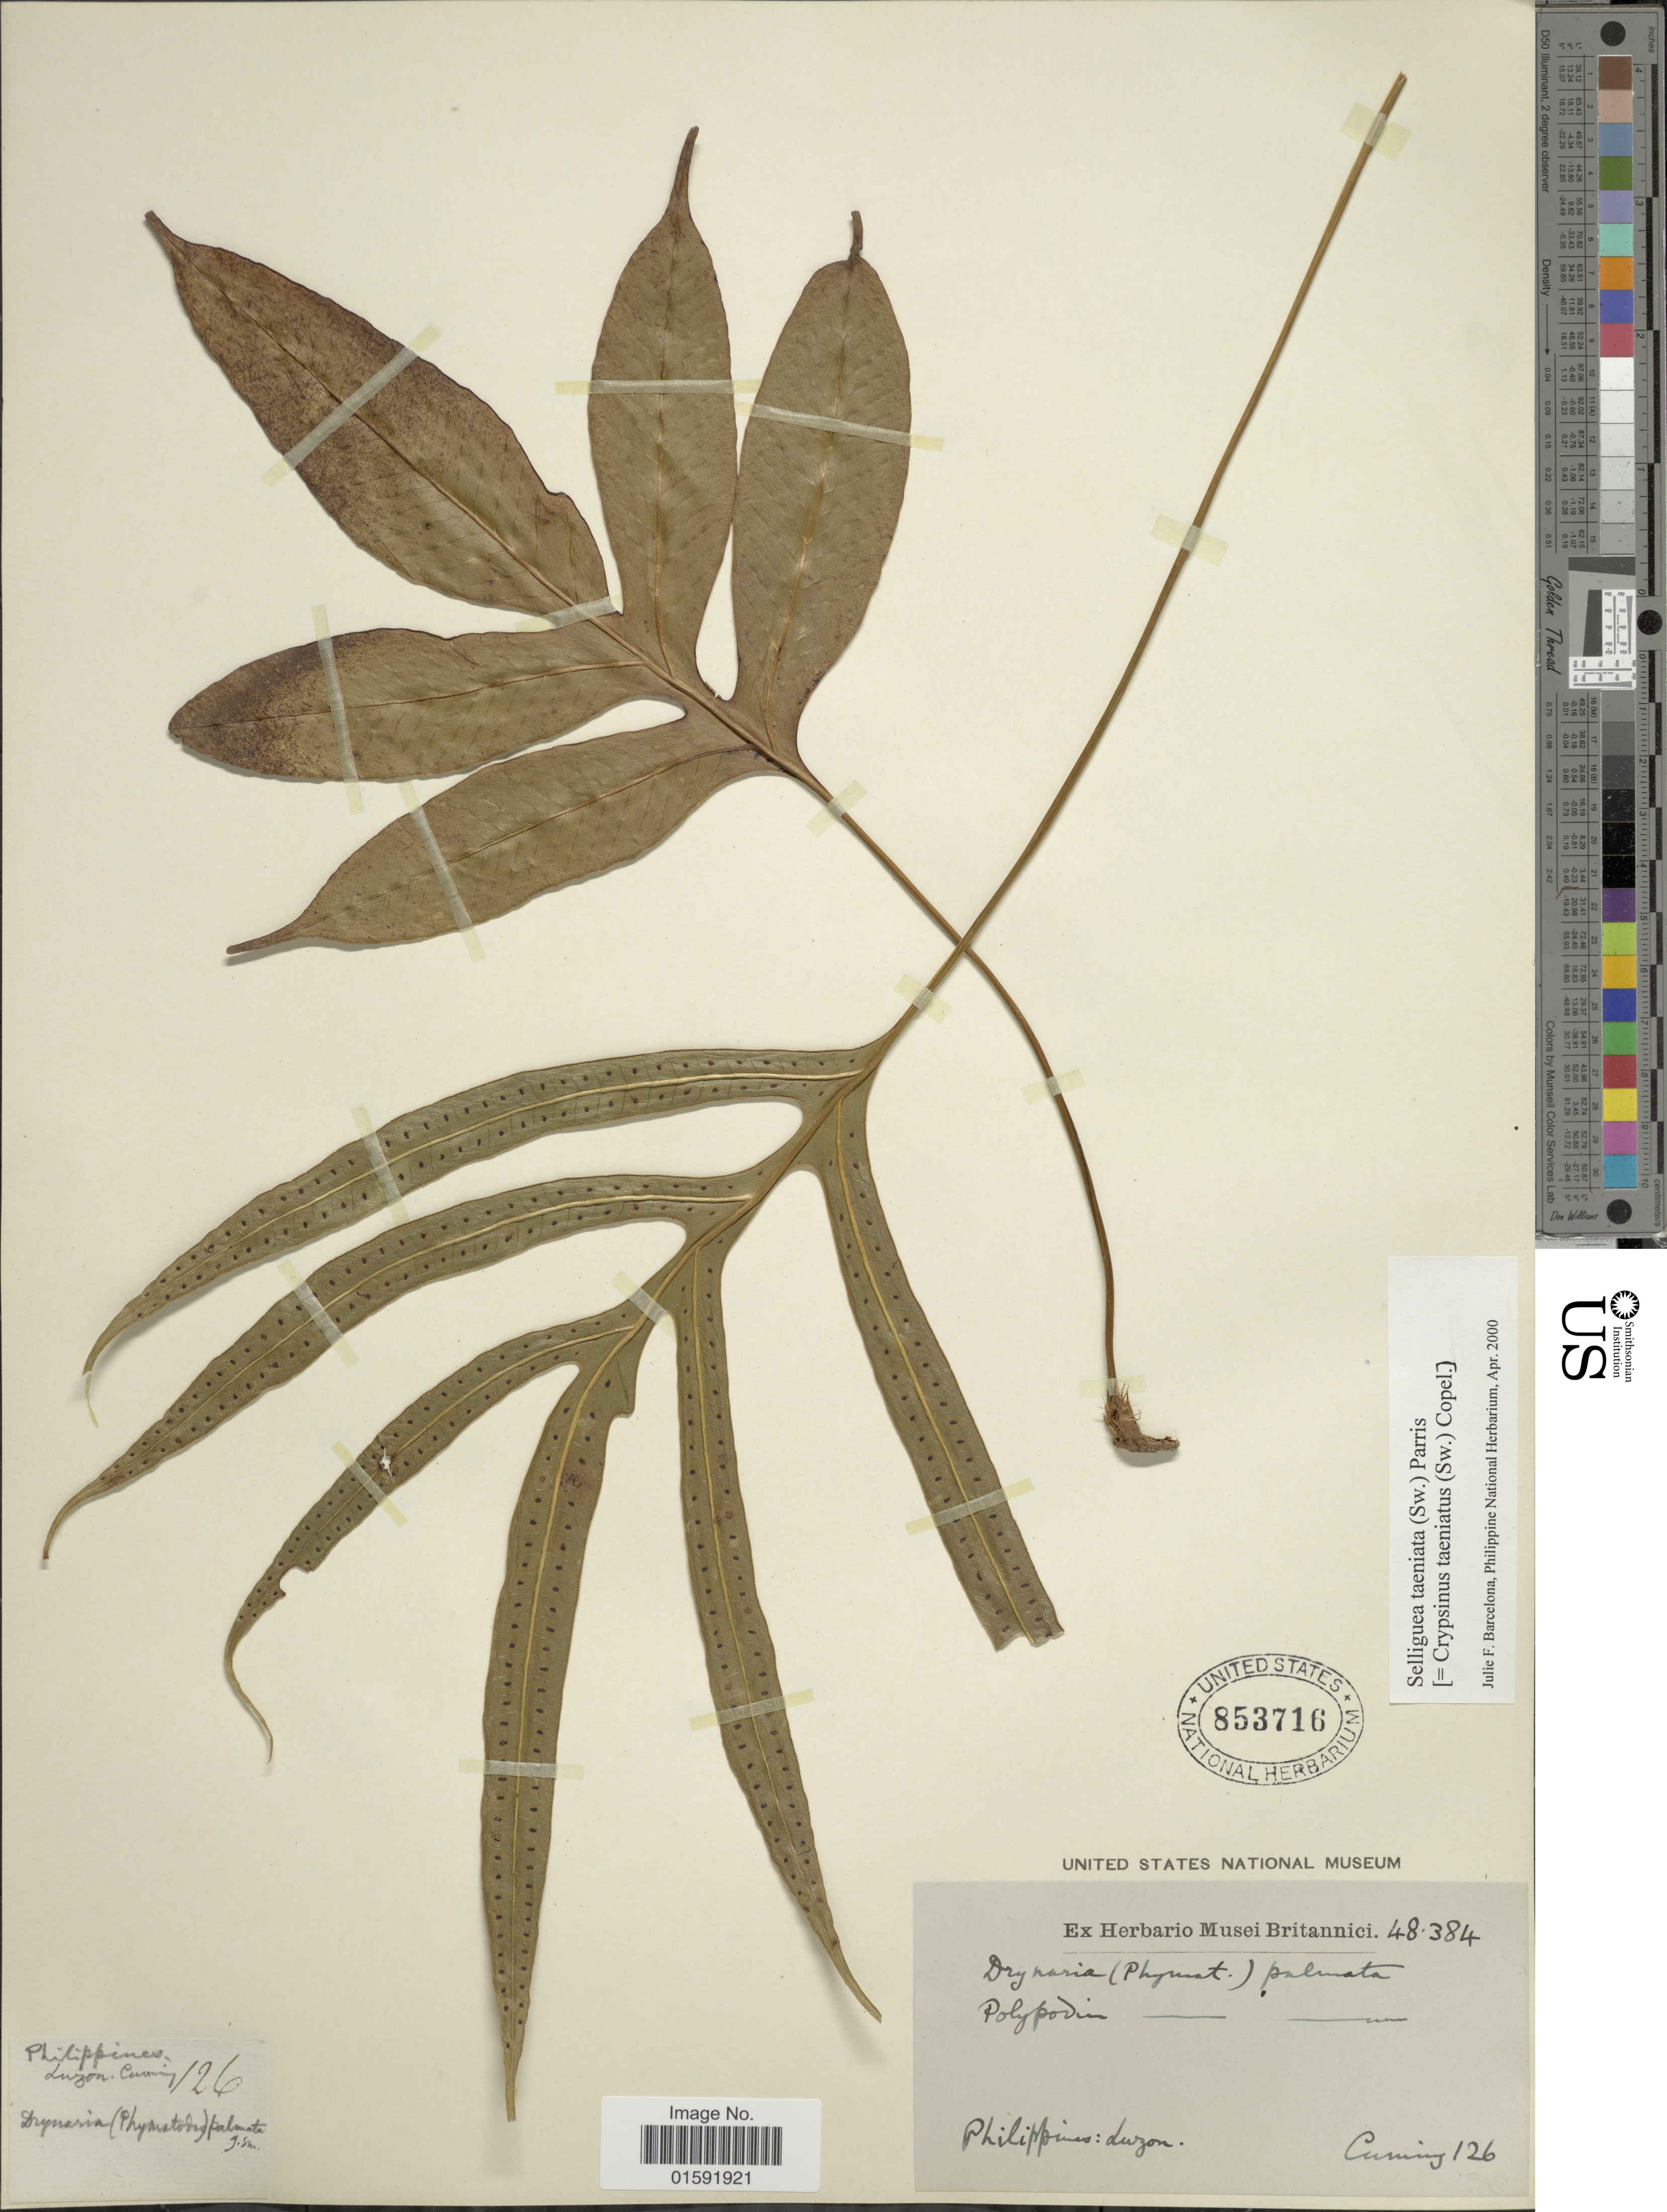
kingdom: Plantae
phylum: Tracheophyta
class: Polypodiopsida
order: Polypodiales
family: Polypodiaceae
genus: Selliguea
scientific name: Selliguea taeniata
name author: Parris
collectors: -. Cuming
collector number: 126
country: Philippines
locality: Luzon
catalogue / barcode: US 853716